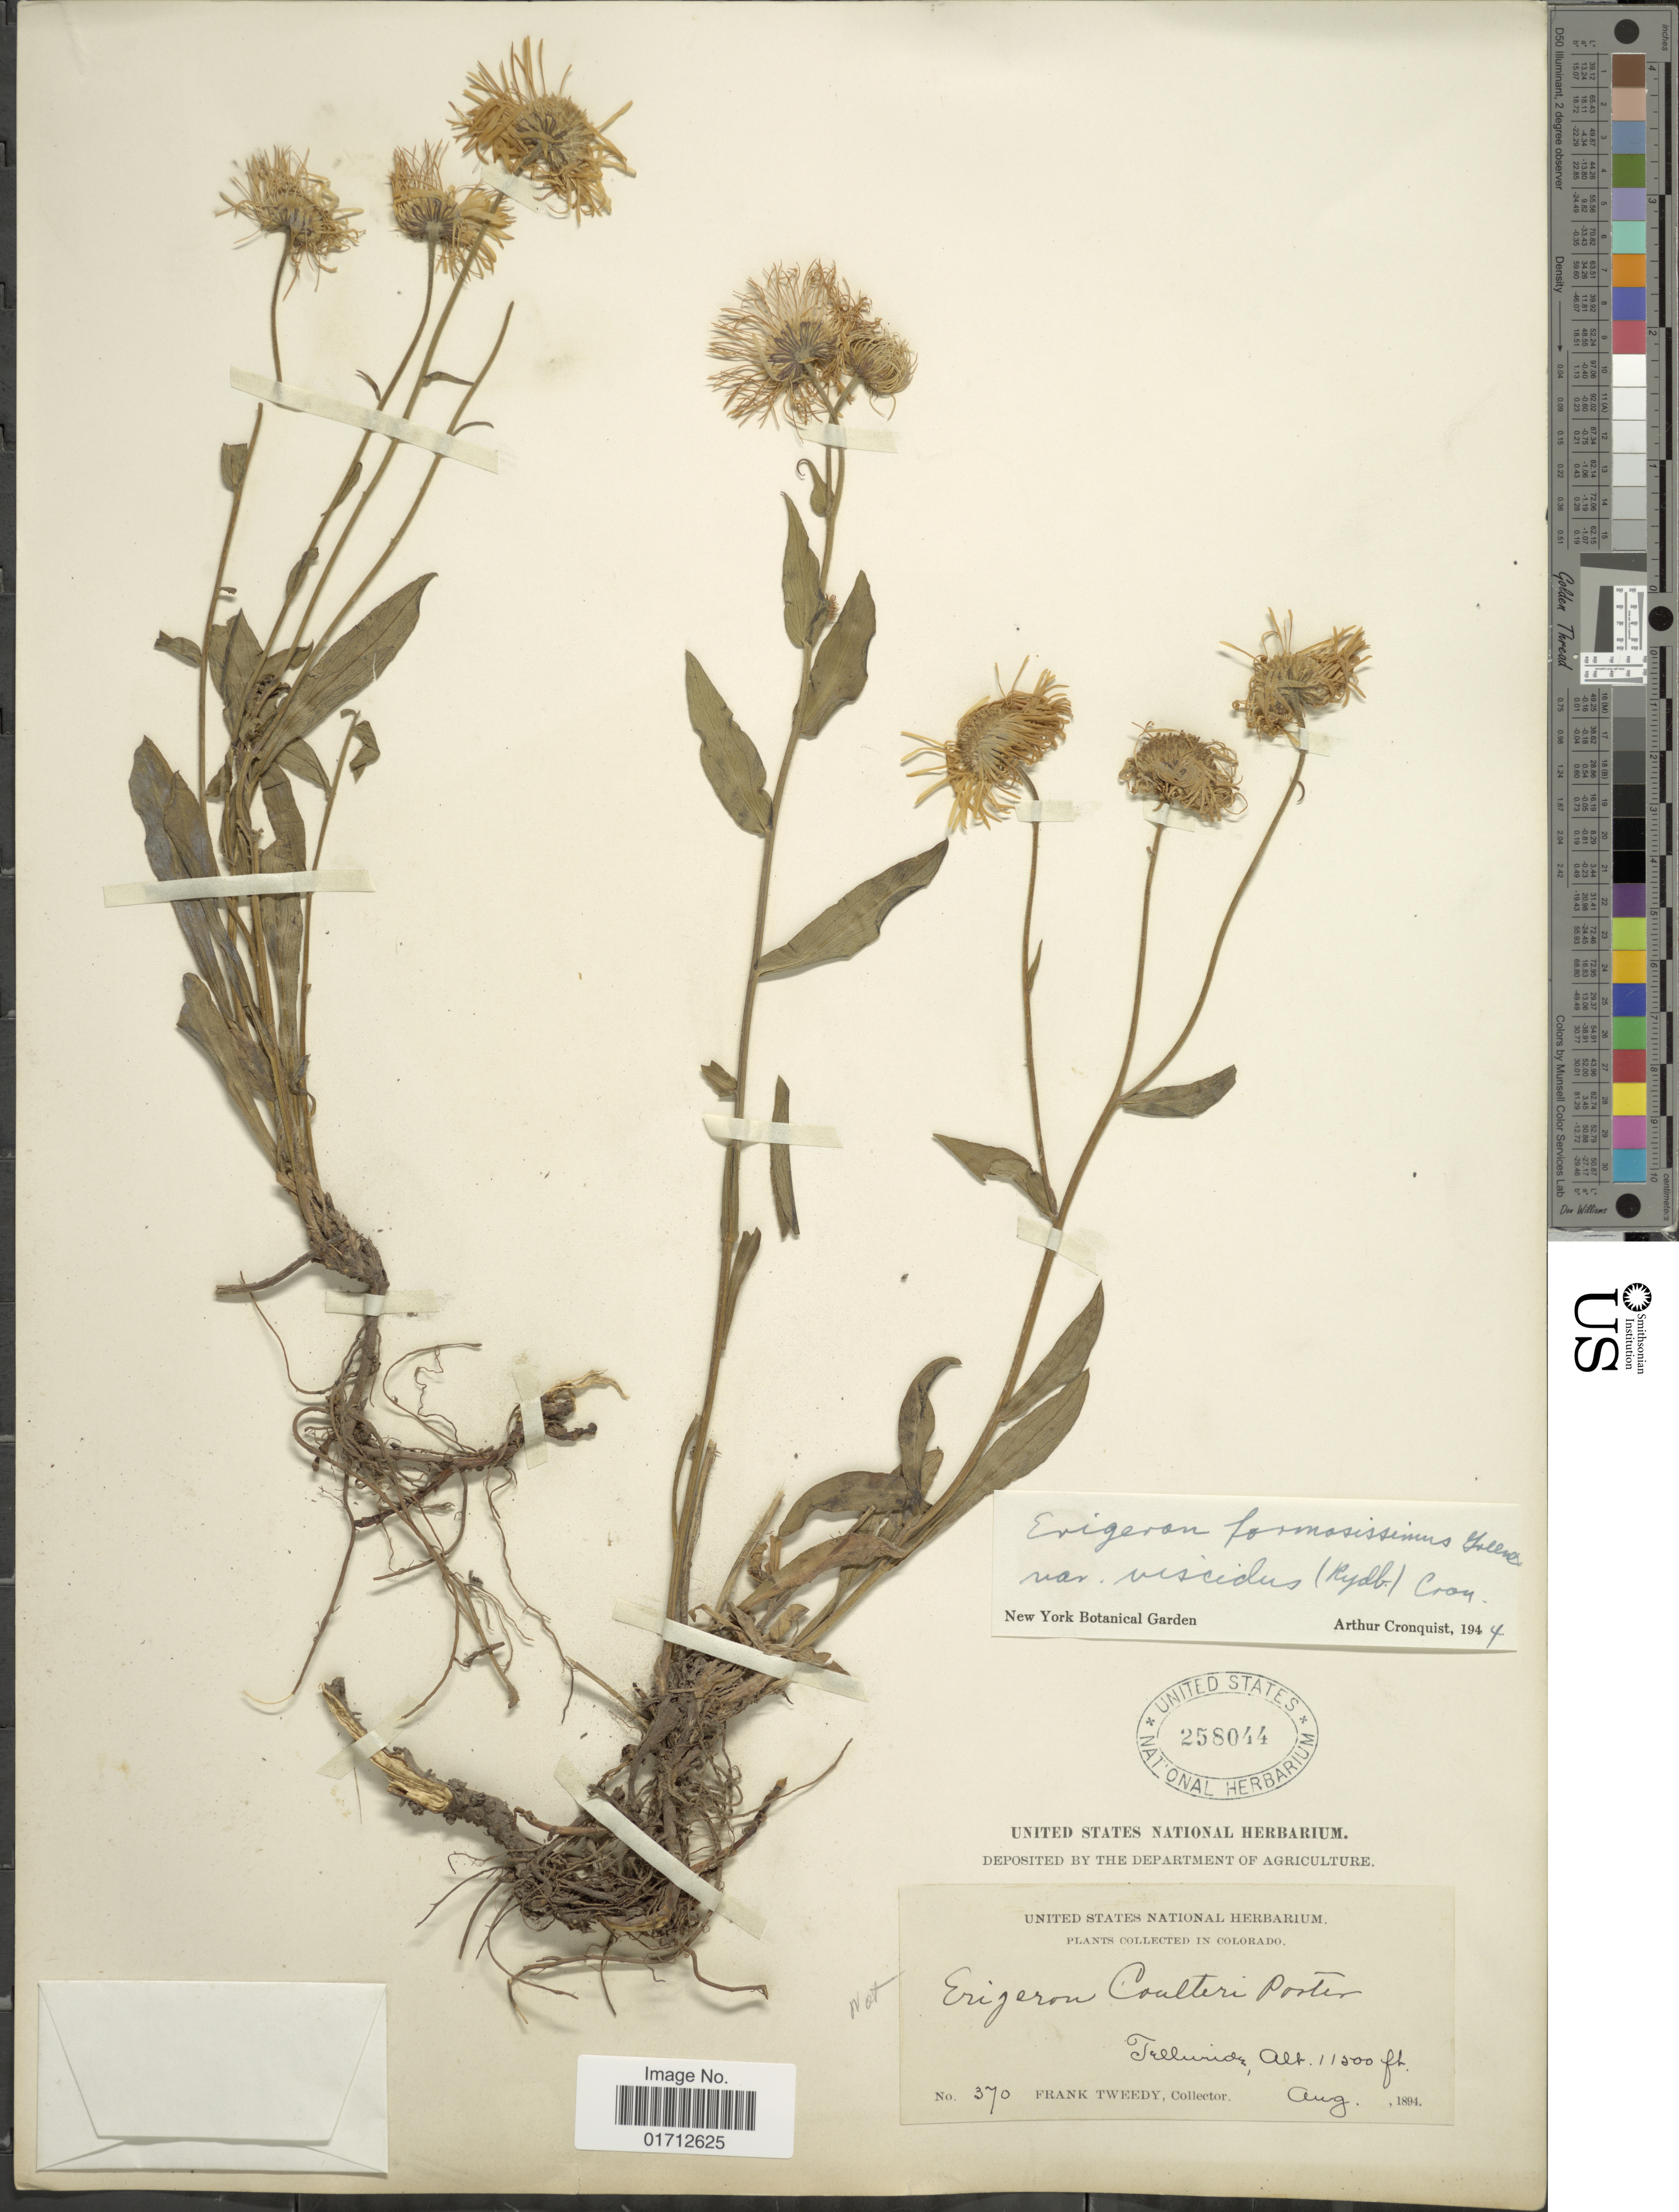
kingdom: Plantae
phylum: Tracheophyta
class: Magnoliopsida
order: Asterales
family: Asteraceae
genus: Erigeron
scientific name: Erigeron formosissimus var. viscidus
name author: (Rydb.) Cronq.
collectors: F. Tweedy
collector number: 370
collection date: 1894-08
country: United States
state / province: Colorado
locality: Telluride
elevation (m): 3505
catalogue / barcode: US 258044